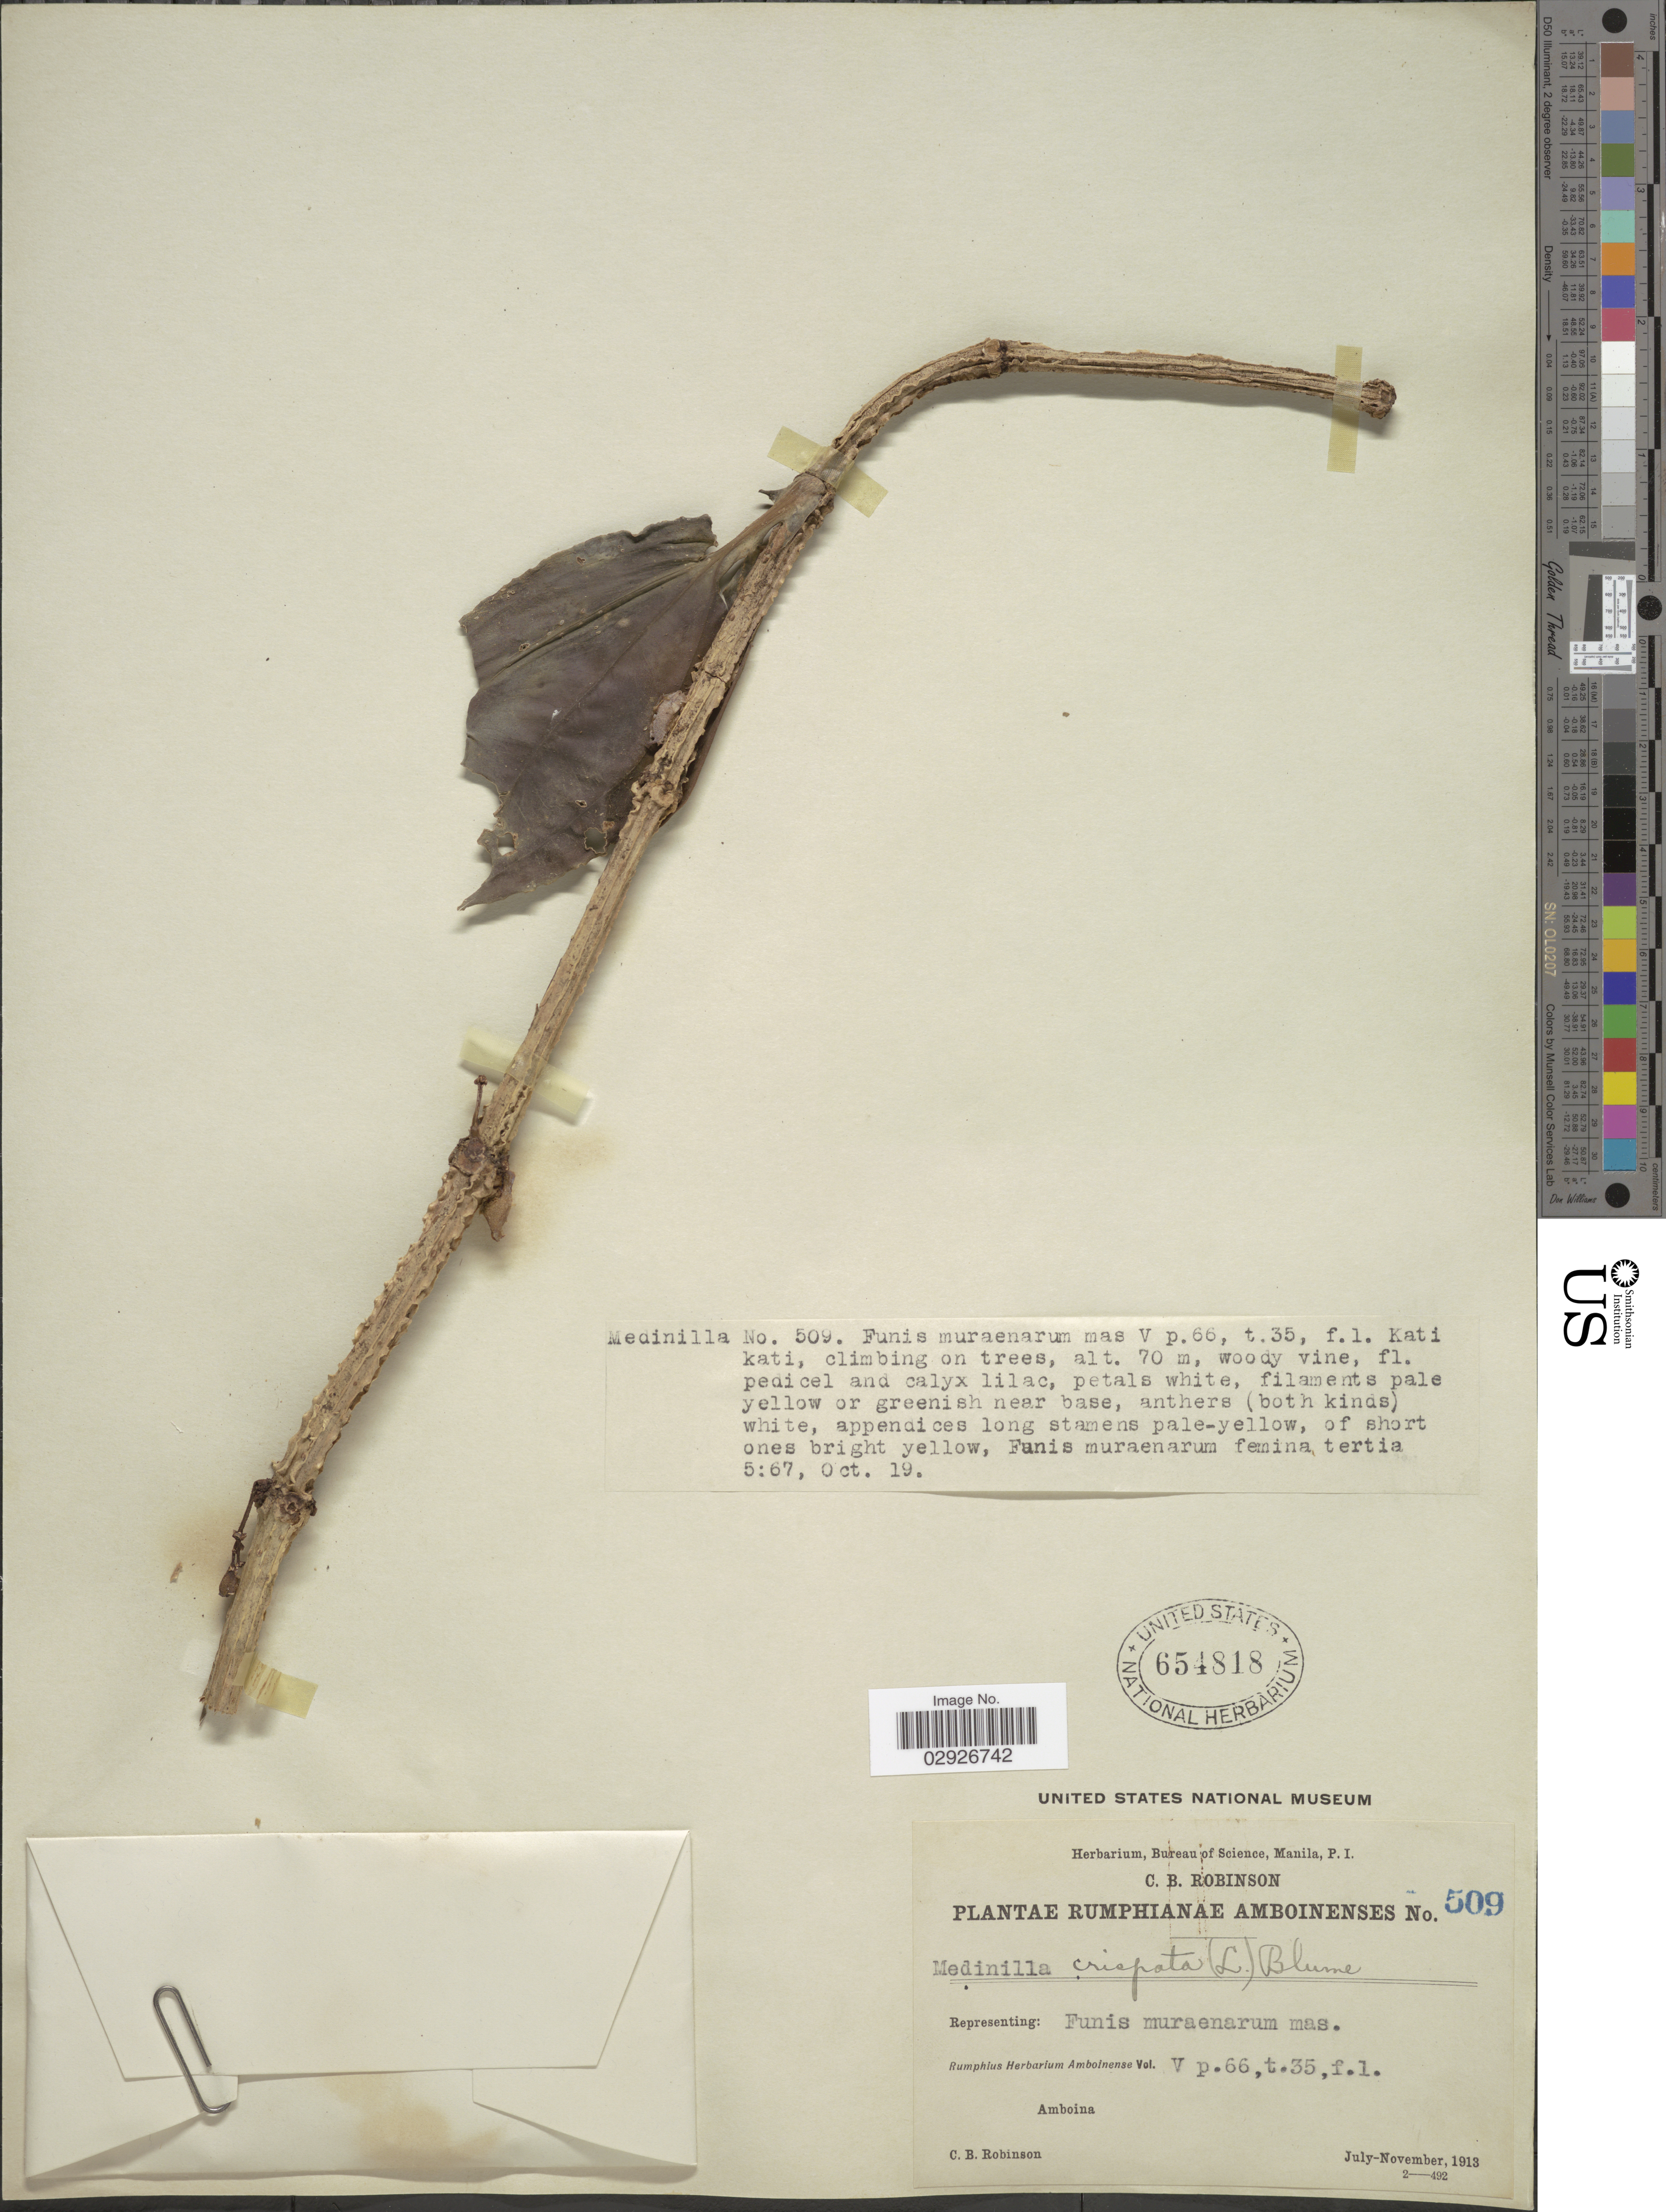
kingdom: Plantae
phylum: Tracheophyta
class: Magnoliopsida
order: Myrtales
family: Melastomataceae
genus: Medinilla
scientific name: Medinilla crispata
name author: Blume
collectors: C. Robinson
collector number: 509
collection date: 1913-10-19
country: Indonesia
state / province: Maluku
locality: Amboina.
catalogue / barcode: US 654818